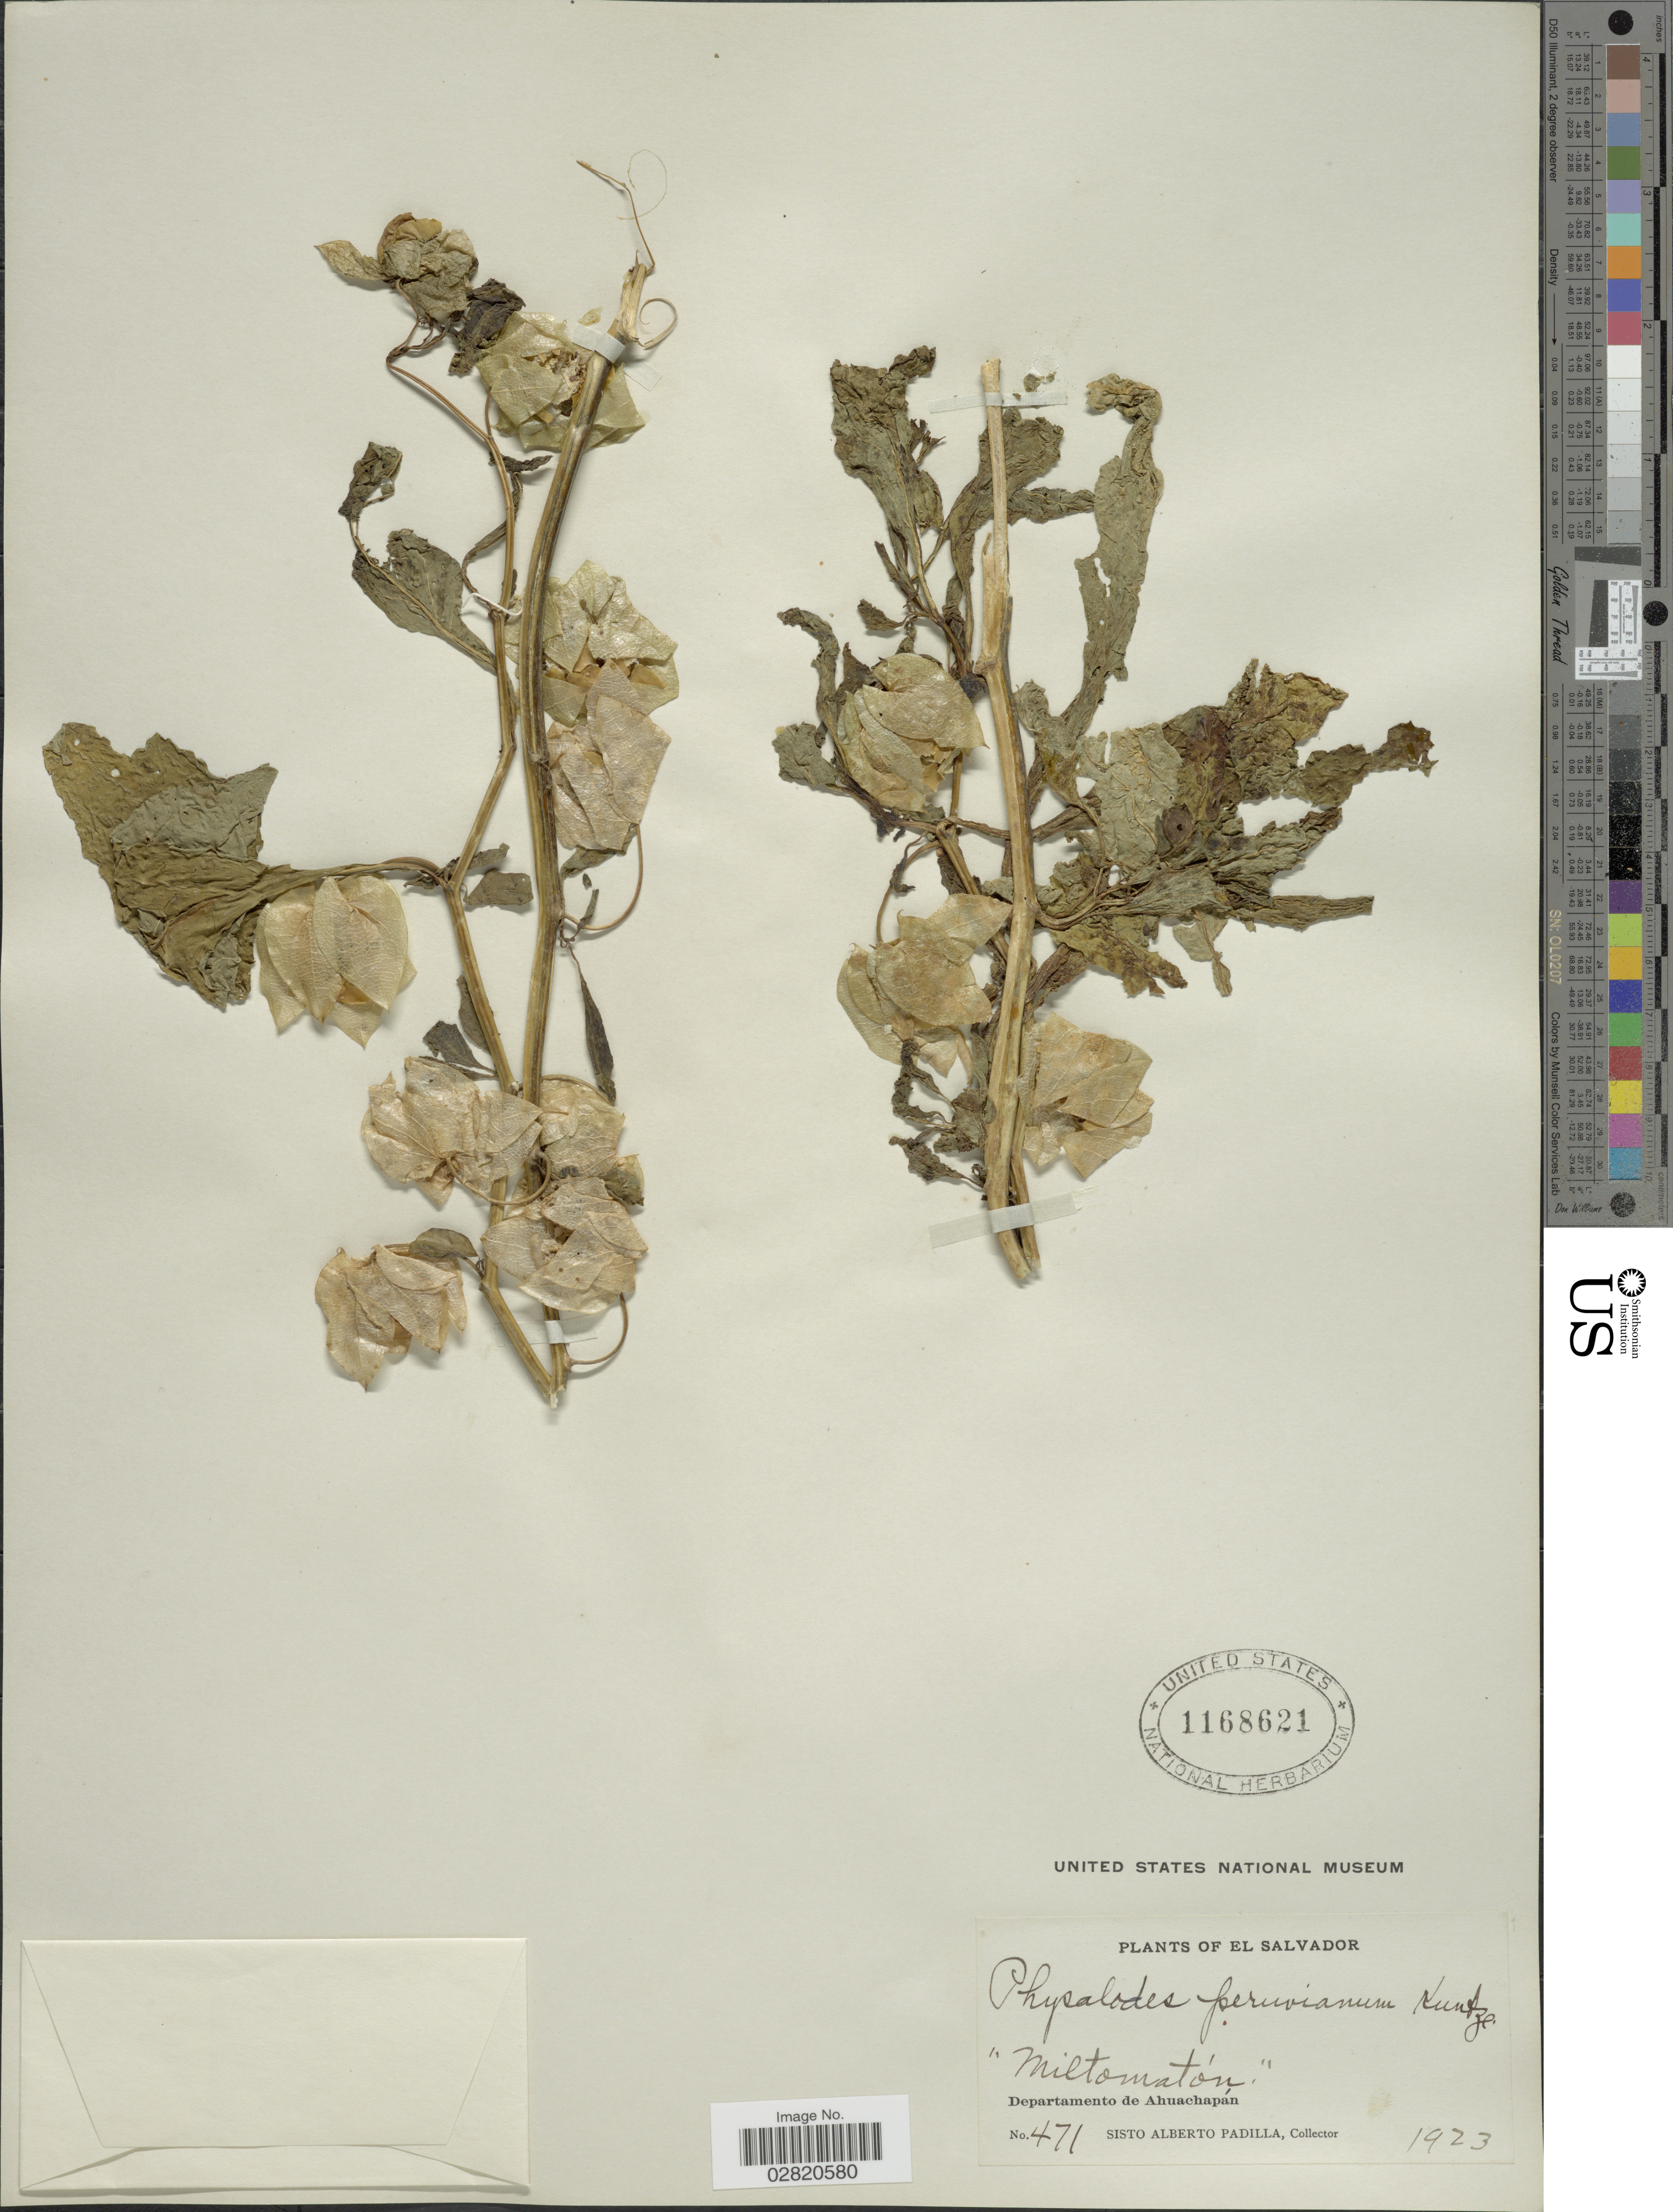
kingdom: Plantae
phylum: Tracheophyta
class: Magnoliopsida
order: Solanales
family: Solanaceae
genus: Nicandra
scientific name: Nicandra physalodes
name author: (L.) Gaertn.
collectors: S. A. Padilla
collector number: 471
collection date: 1923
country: El Salvador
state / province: Ahuachapan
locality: Miltomatón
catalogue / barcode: US 1168621